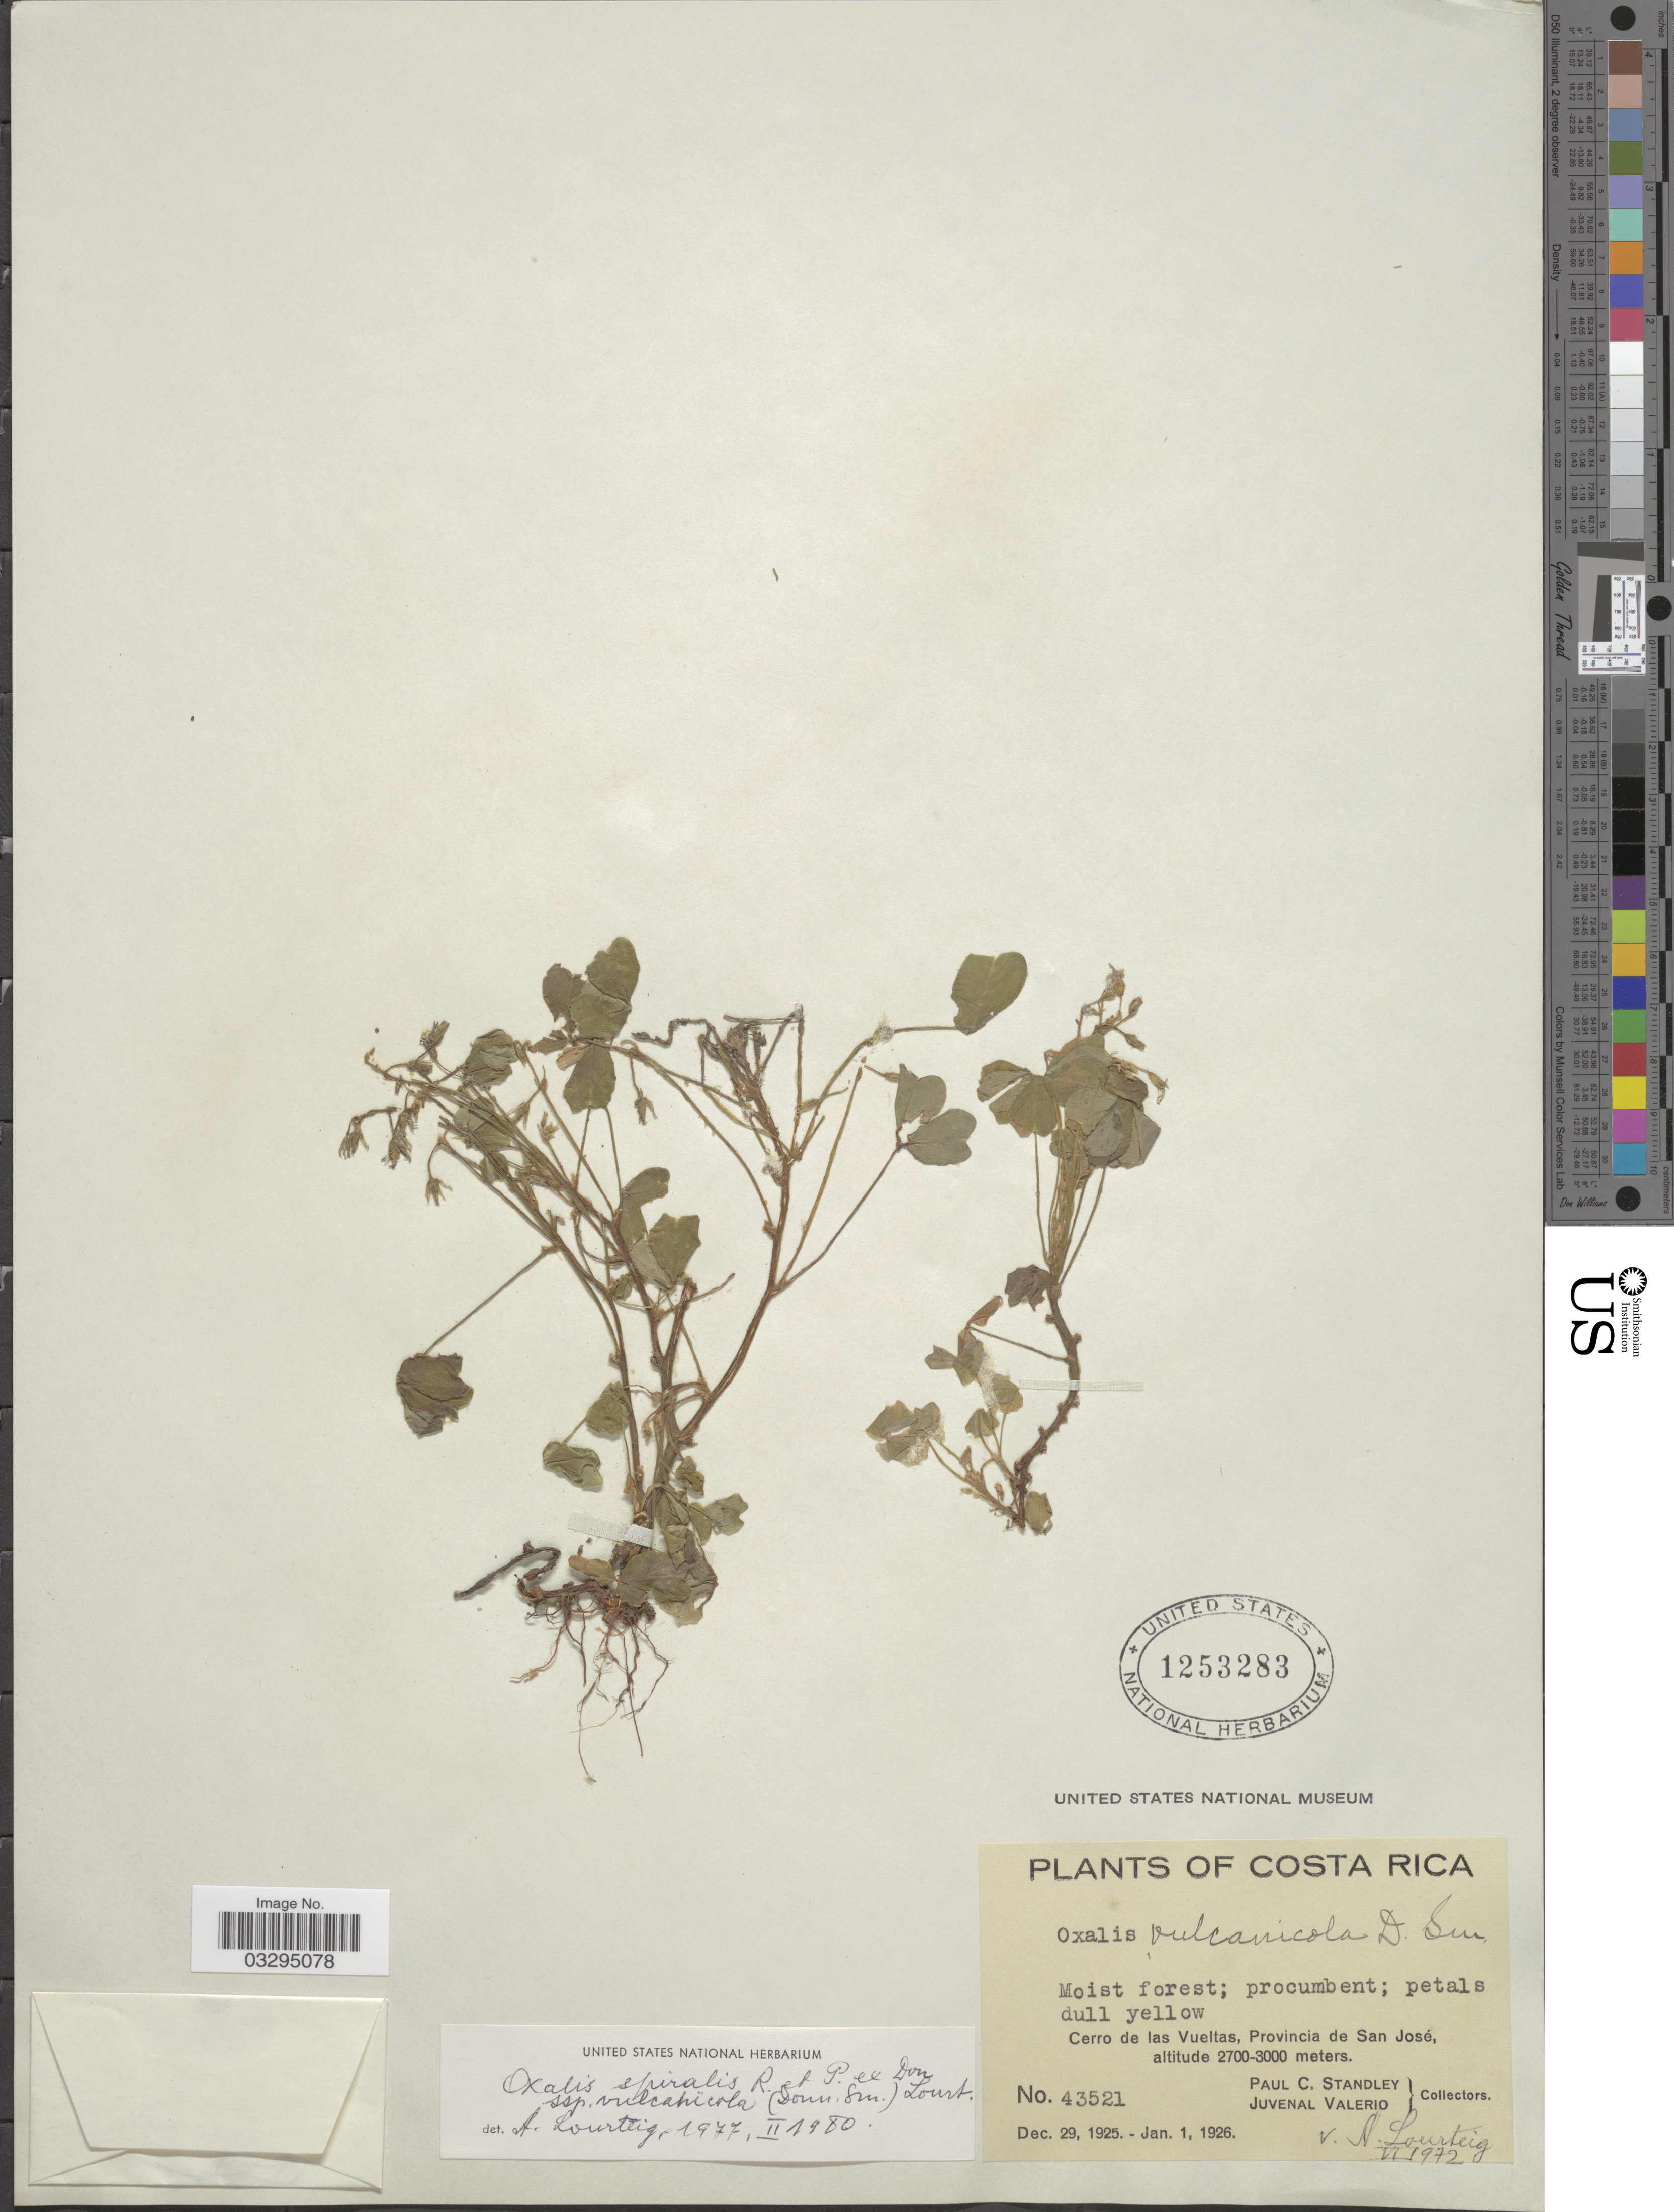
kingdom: Plantae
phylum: Tracheophyta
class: Magnoliopsida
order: Oxalidales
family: Oxalidaceae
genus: Oxalis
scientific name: Oxalis spiralis subsp. vulcanicola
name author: (Donn. Sm.) Lourteig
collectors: P. C. Standley & J. Valerio R.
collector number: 43521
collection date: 1925-12-29/1926-01-01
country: Costa Rica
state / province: San José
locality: Cerro de las Vueltas, Provincia de San José.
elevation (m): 2700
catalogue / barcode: US 1253283